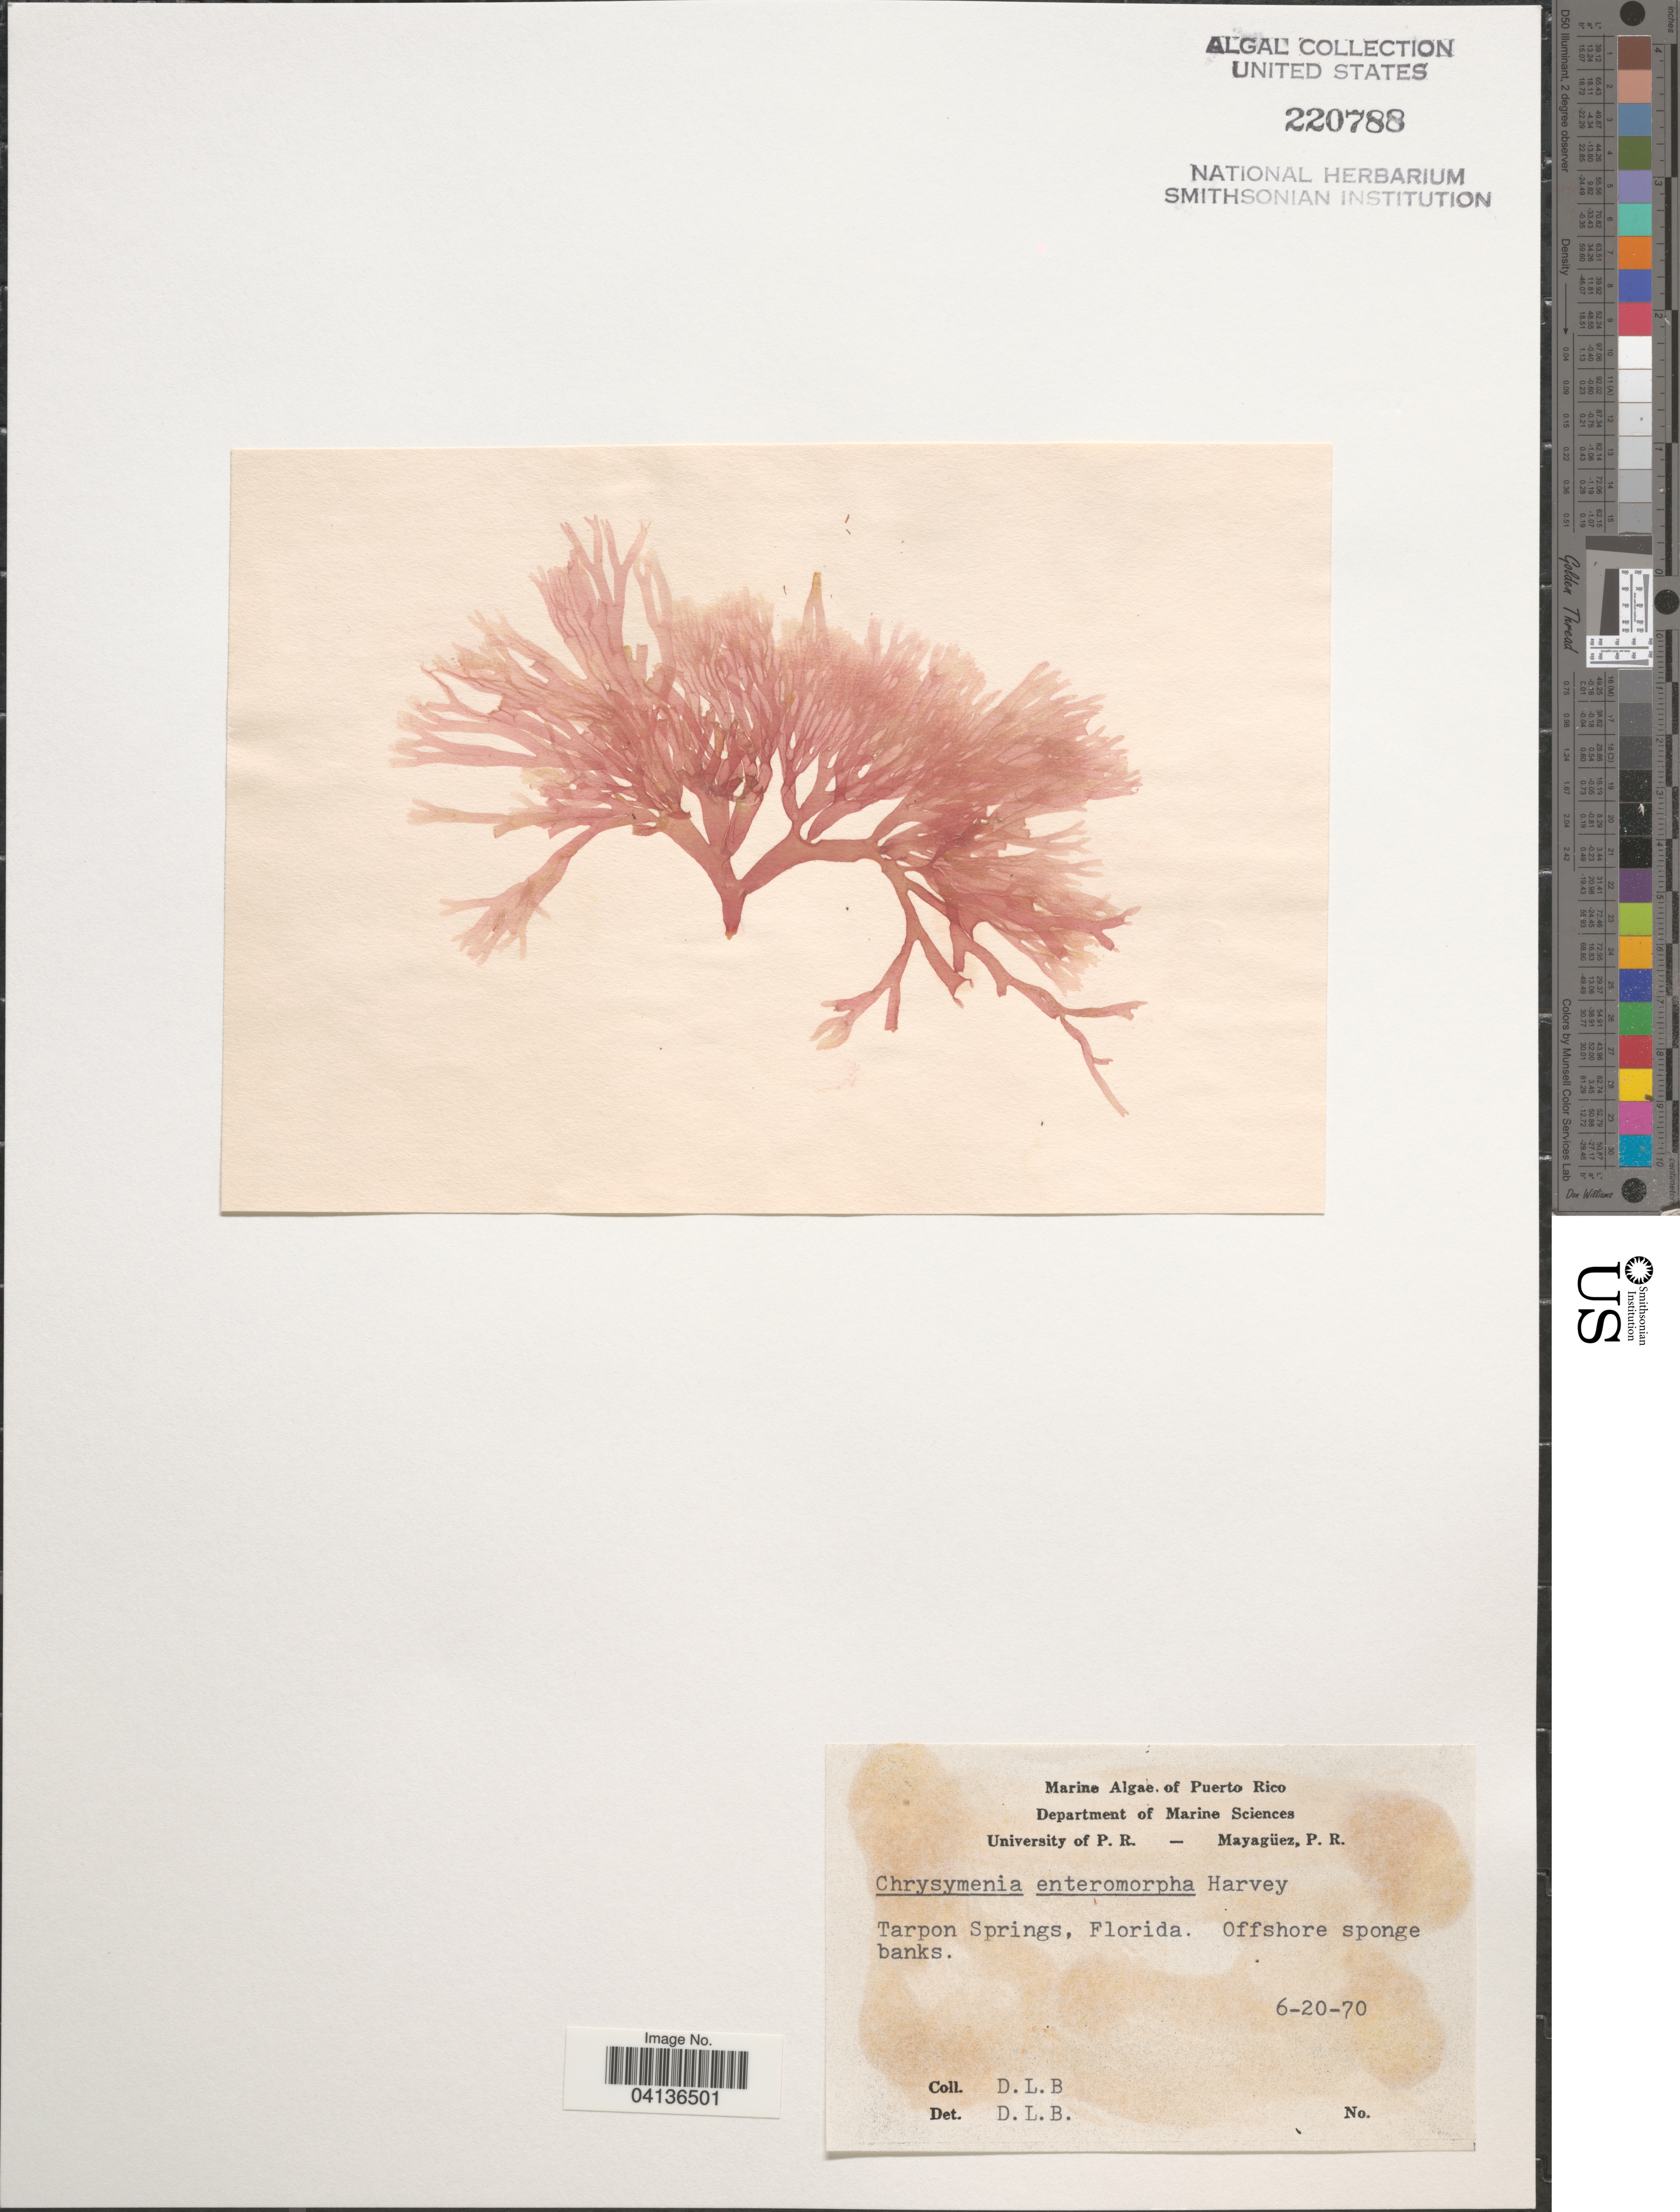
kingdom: Plantae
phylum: Rhodophyta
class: Florideophyceae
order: Rhodymeniales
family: Rhodymeniaceae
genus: Botryocladia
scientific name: Botryocladia enteromorpha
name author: (Harv.) W.E. Schmidt et al. in W.E. Schmidt et al.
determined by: Algae name updating Project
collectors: D. L. B.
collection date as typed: Transcribed d/m/y: 20/6/70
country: United States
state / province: Florida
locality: Tarpon Springs. Offshore sponge banks.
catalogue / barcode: US 220788